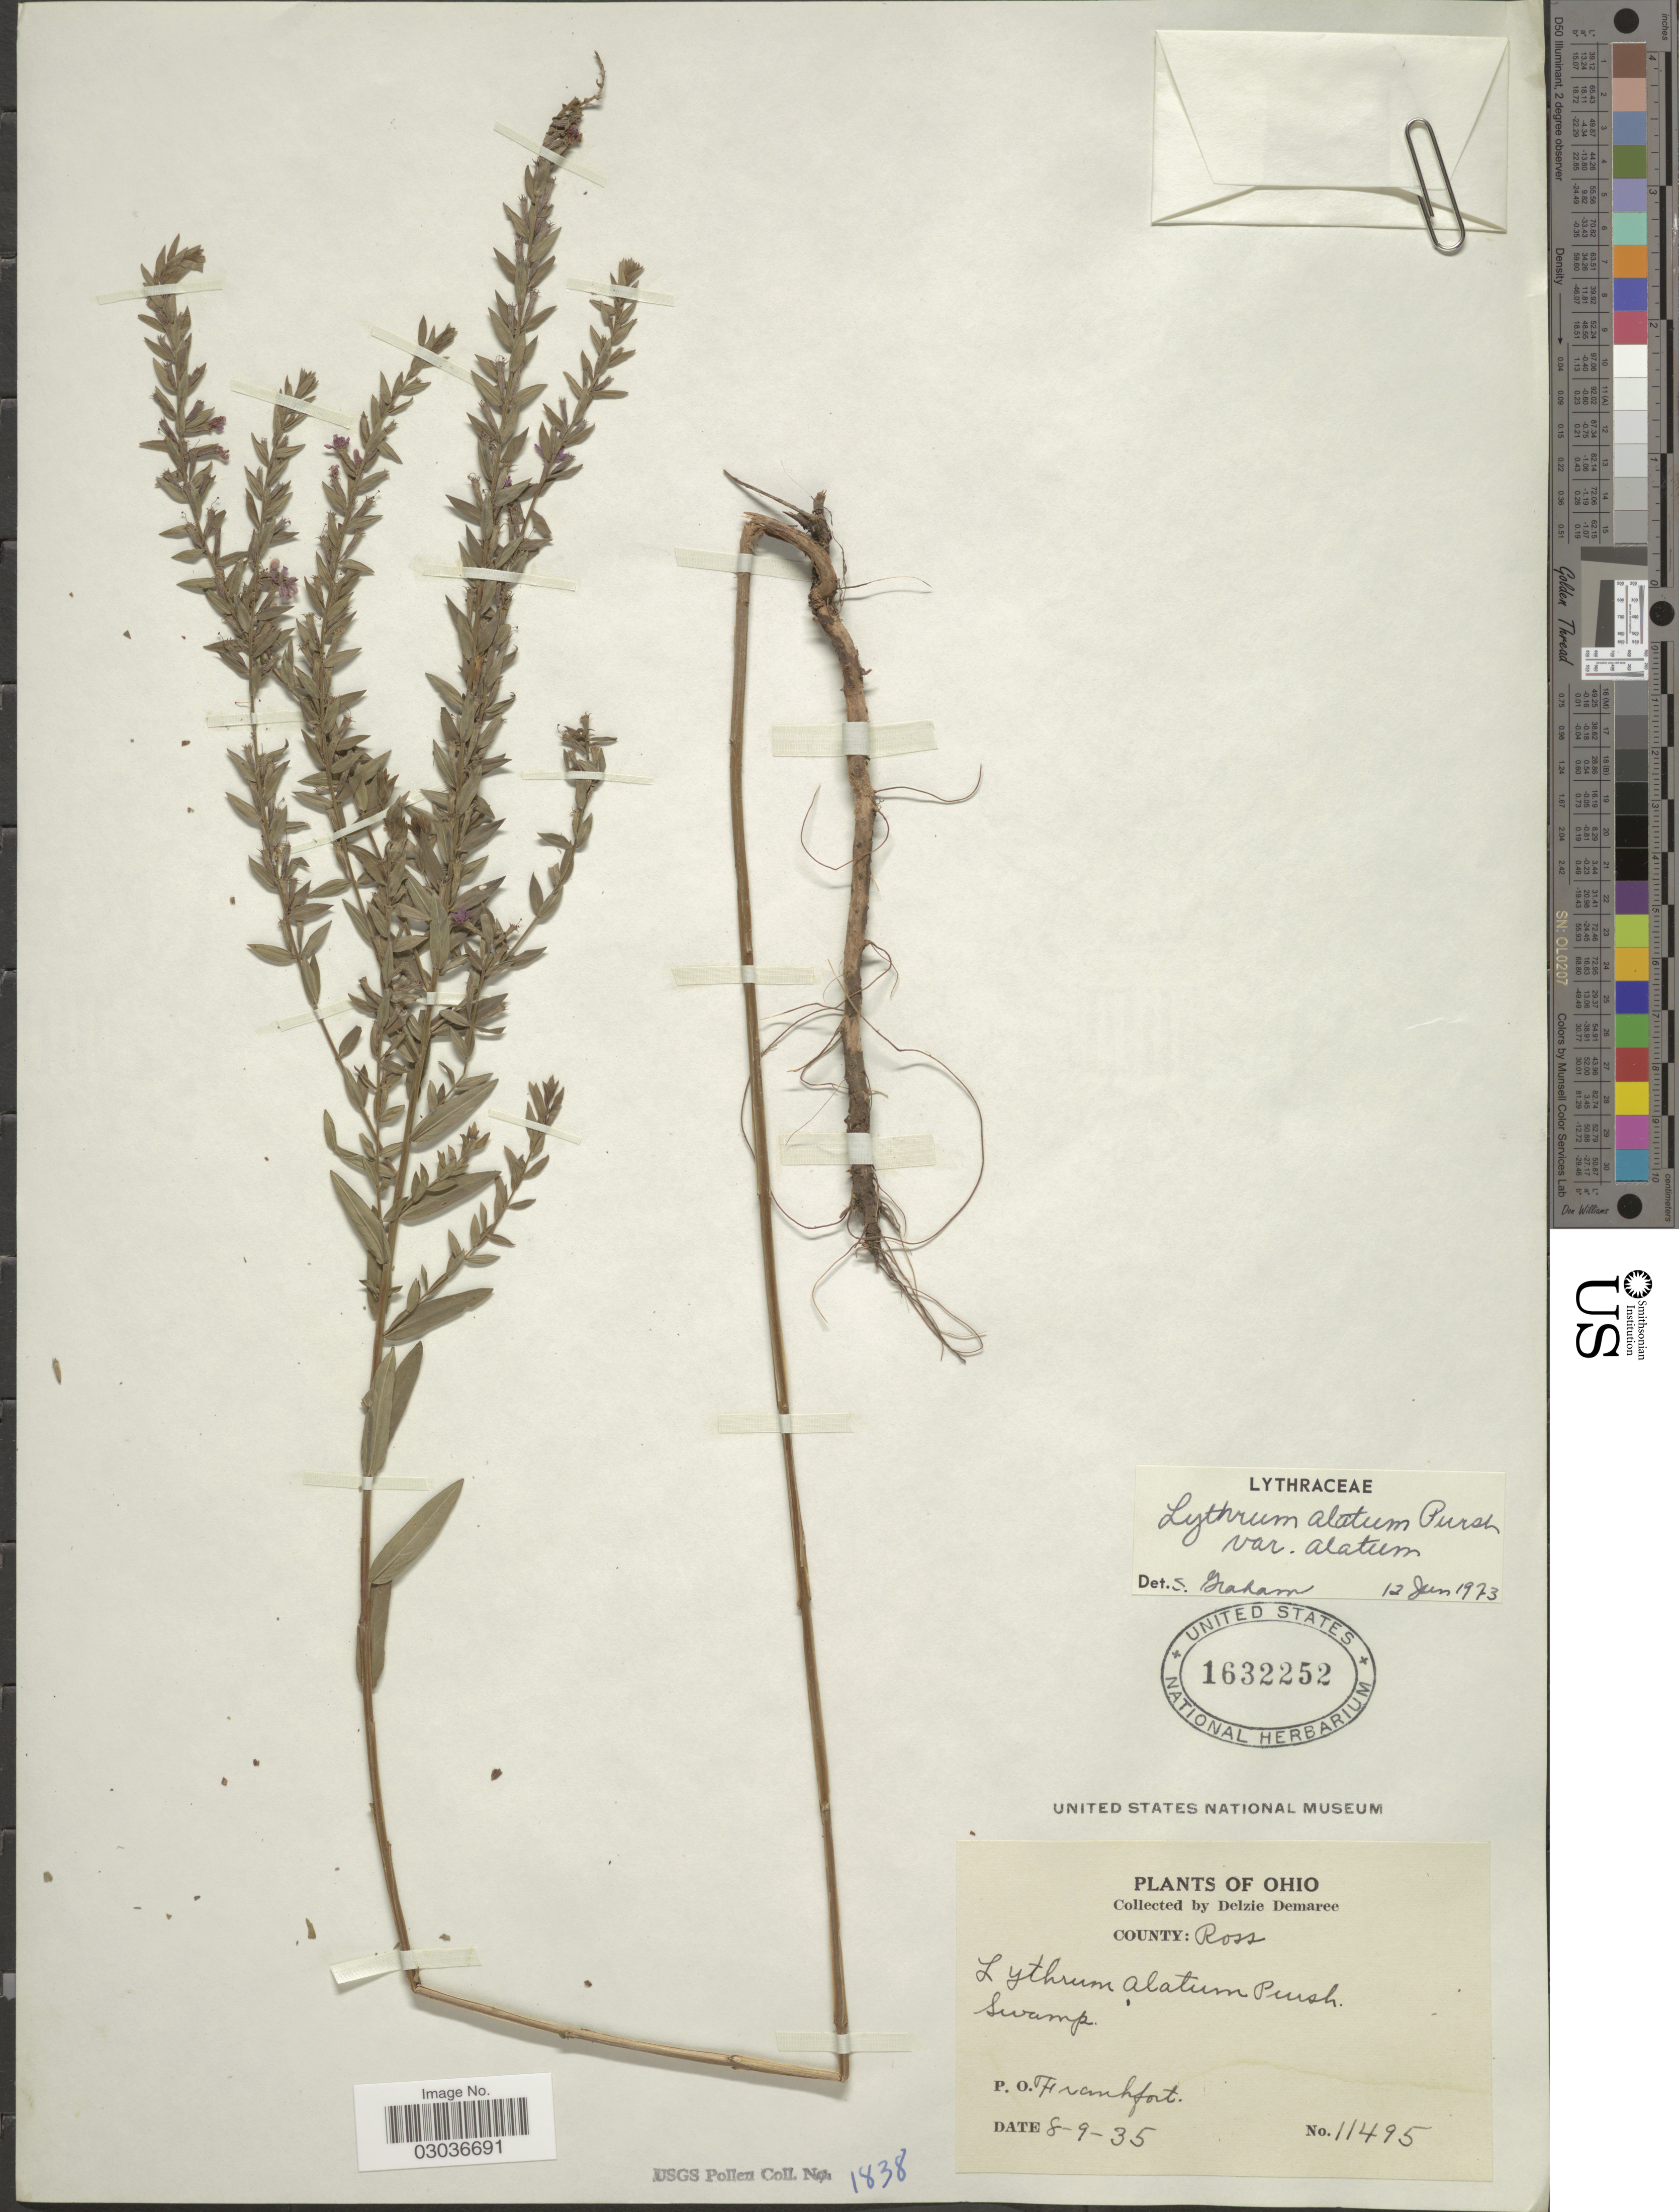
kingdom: Plantae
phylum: Tracheophyta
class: Magnoliopsida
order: Myrtales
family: Lythraceae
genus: Lythrum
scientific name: Lythrum alatum var. alatum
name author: Pursh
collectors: D. Demaree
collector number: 11495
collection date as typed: Transcribed d/m/y: 9/8/35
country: United States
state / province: Ohio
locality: County: Ross. P. O. Frankfort.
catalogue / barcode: US 1632252